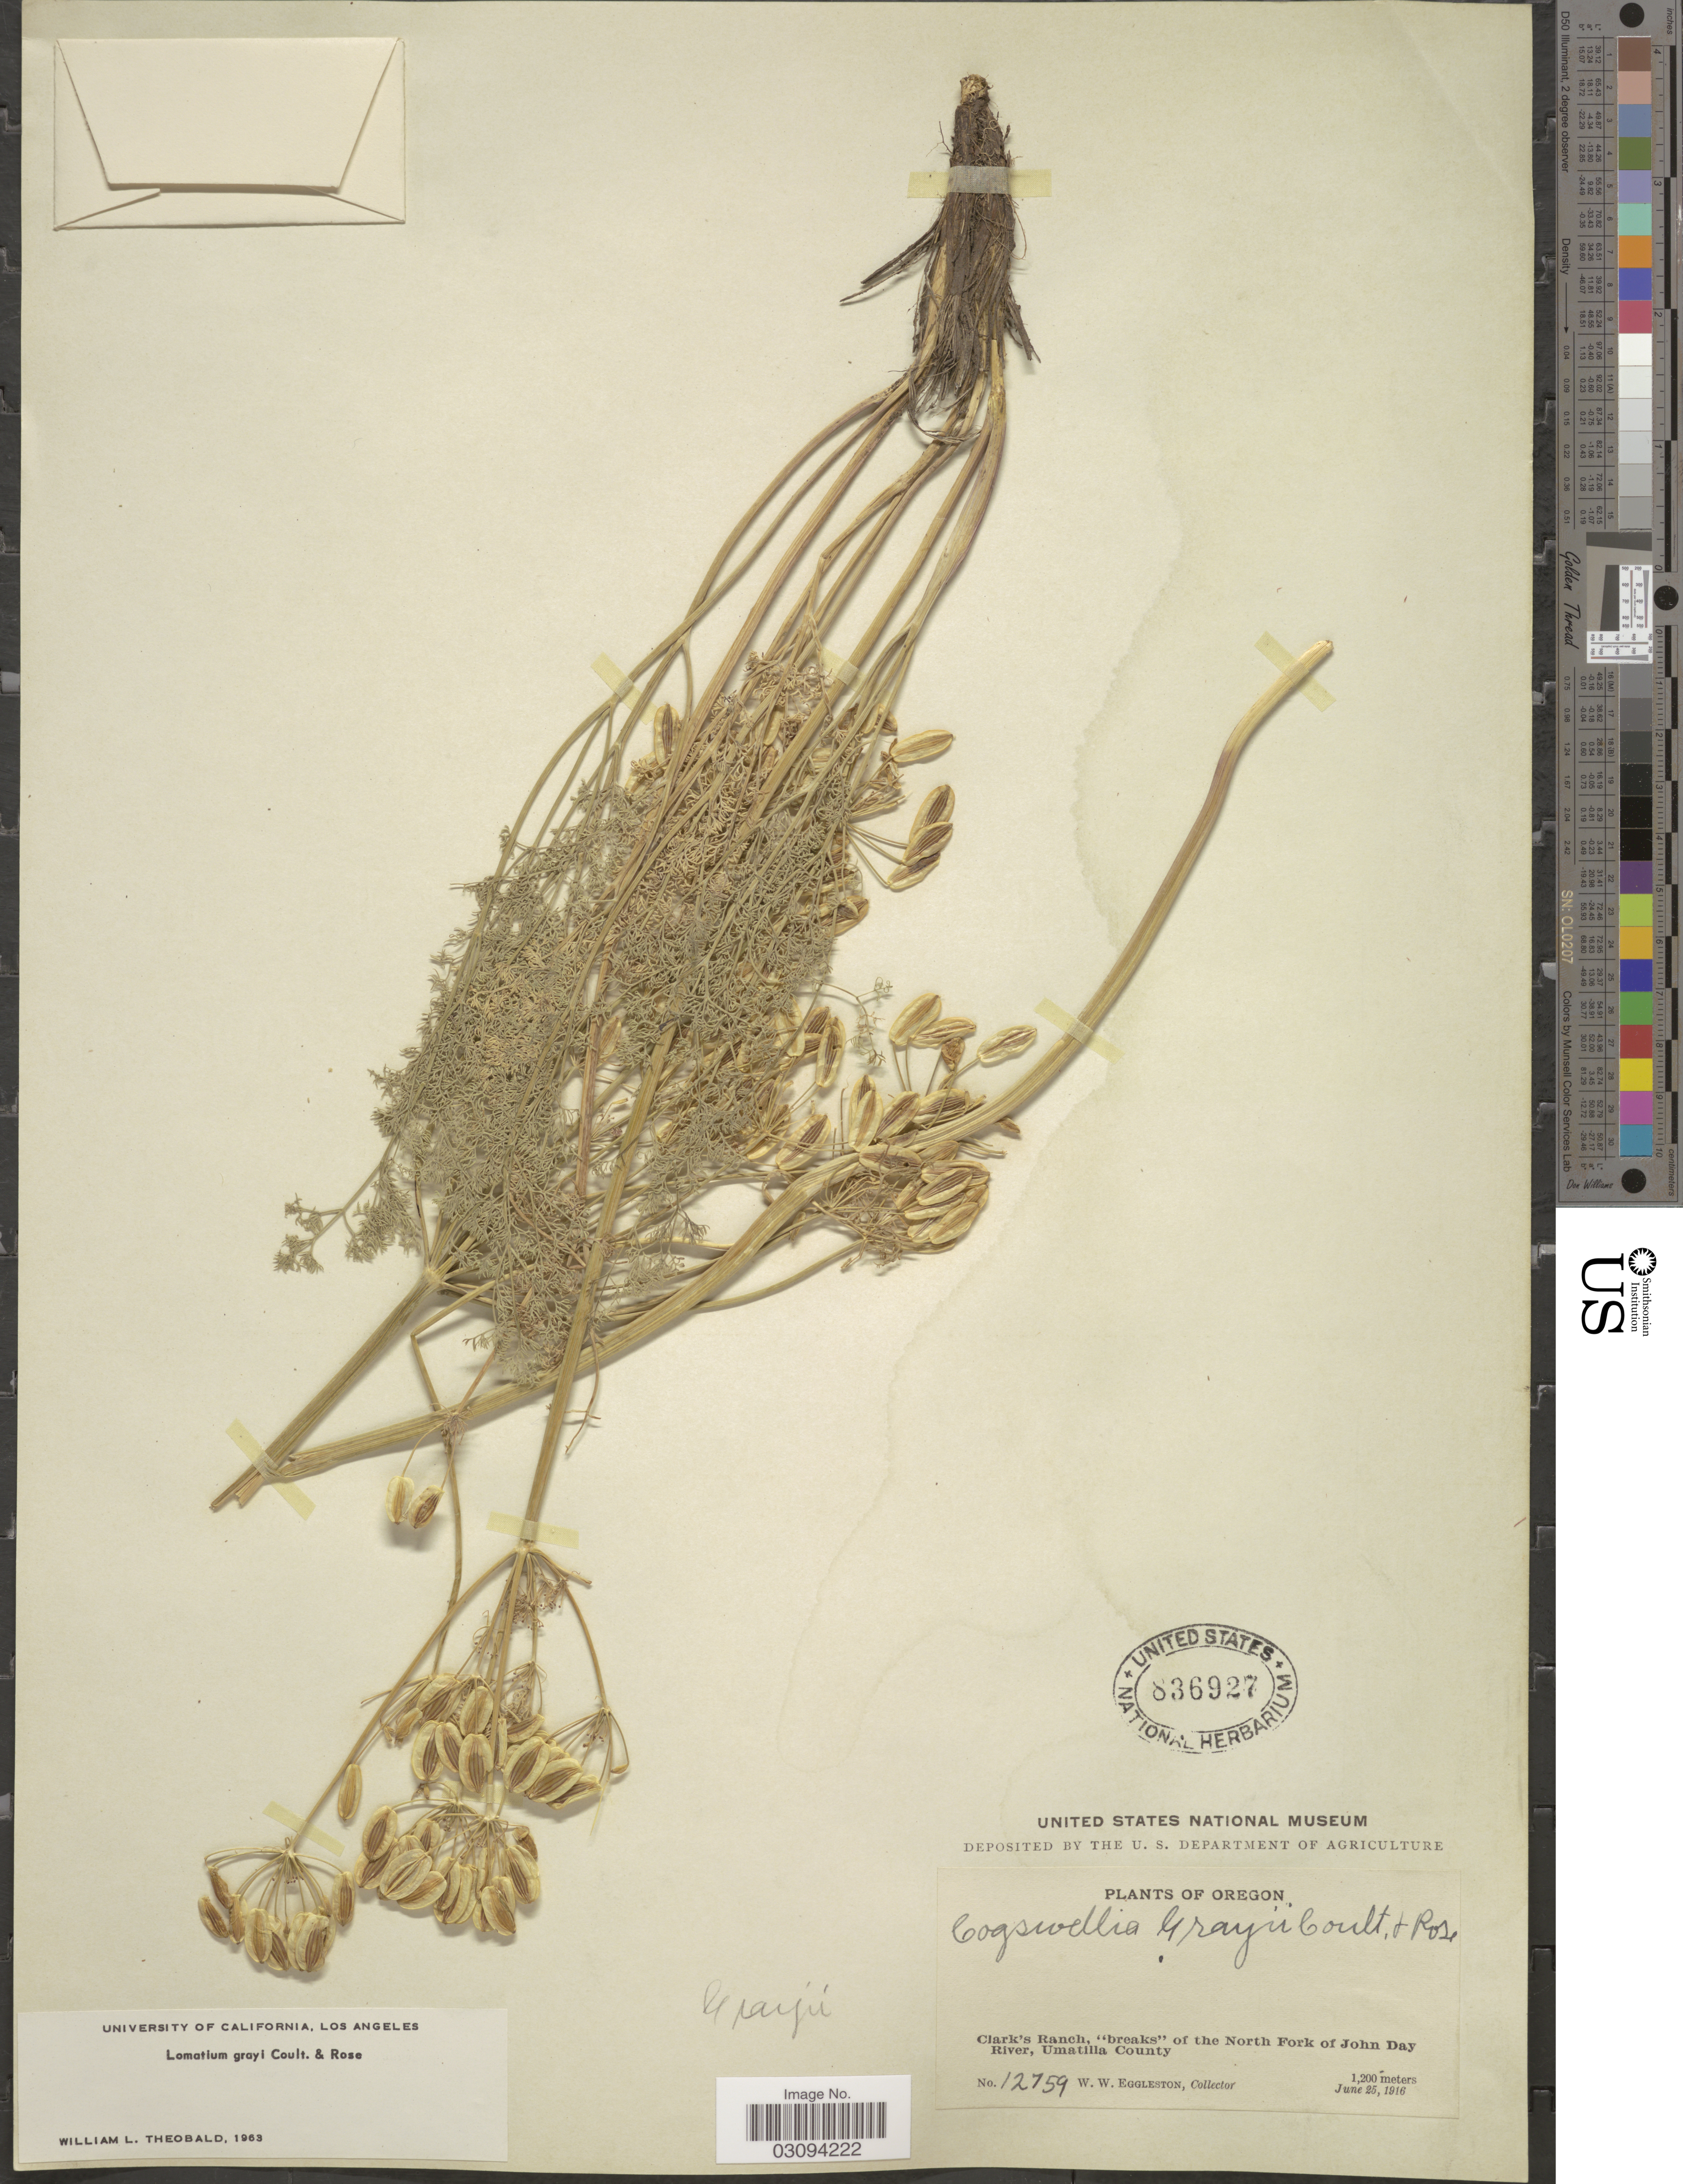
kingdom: Plantae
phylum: Tracheophyta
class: Magnoliopsida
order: Apiales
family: Apiaceae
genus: Lomatium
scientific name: Lomatium grayi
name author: (J.M. Coult. & Rose) J.M. Coult. & Rose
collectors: W. W. Eggleston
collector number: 12759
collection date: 1916-06-25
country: United States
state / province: Oregon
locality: Clark's Ranch, "breaks" of the North Fork of John Day River, Umatilla County.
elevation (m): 1200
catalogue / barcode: US 836927